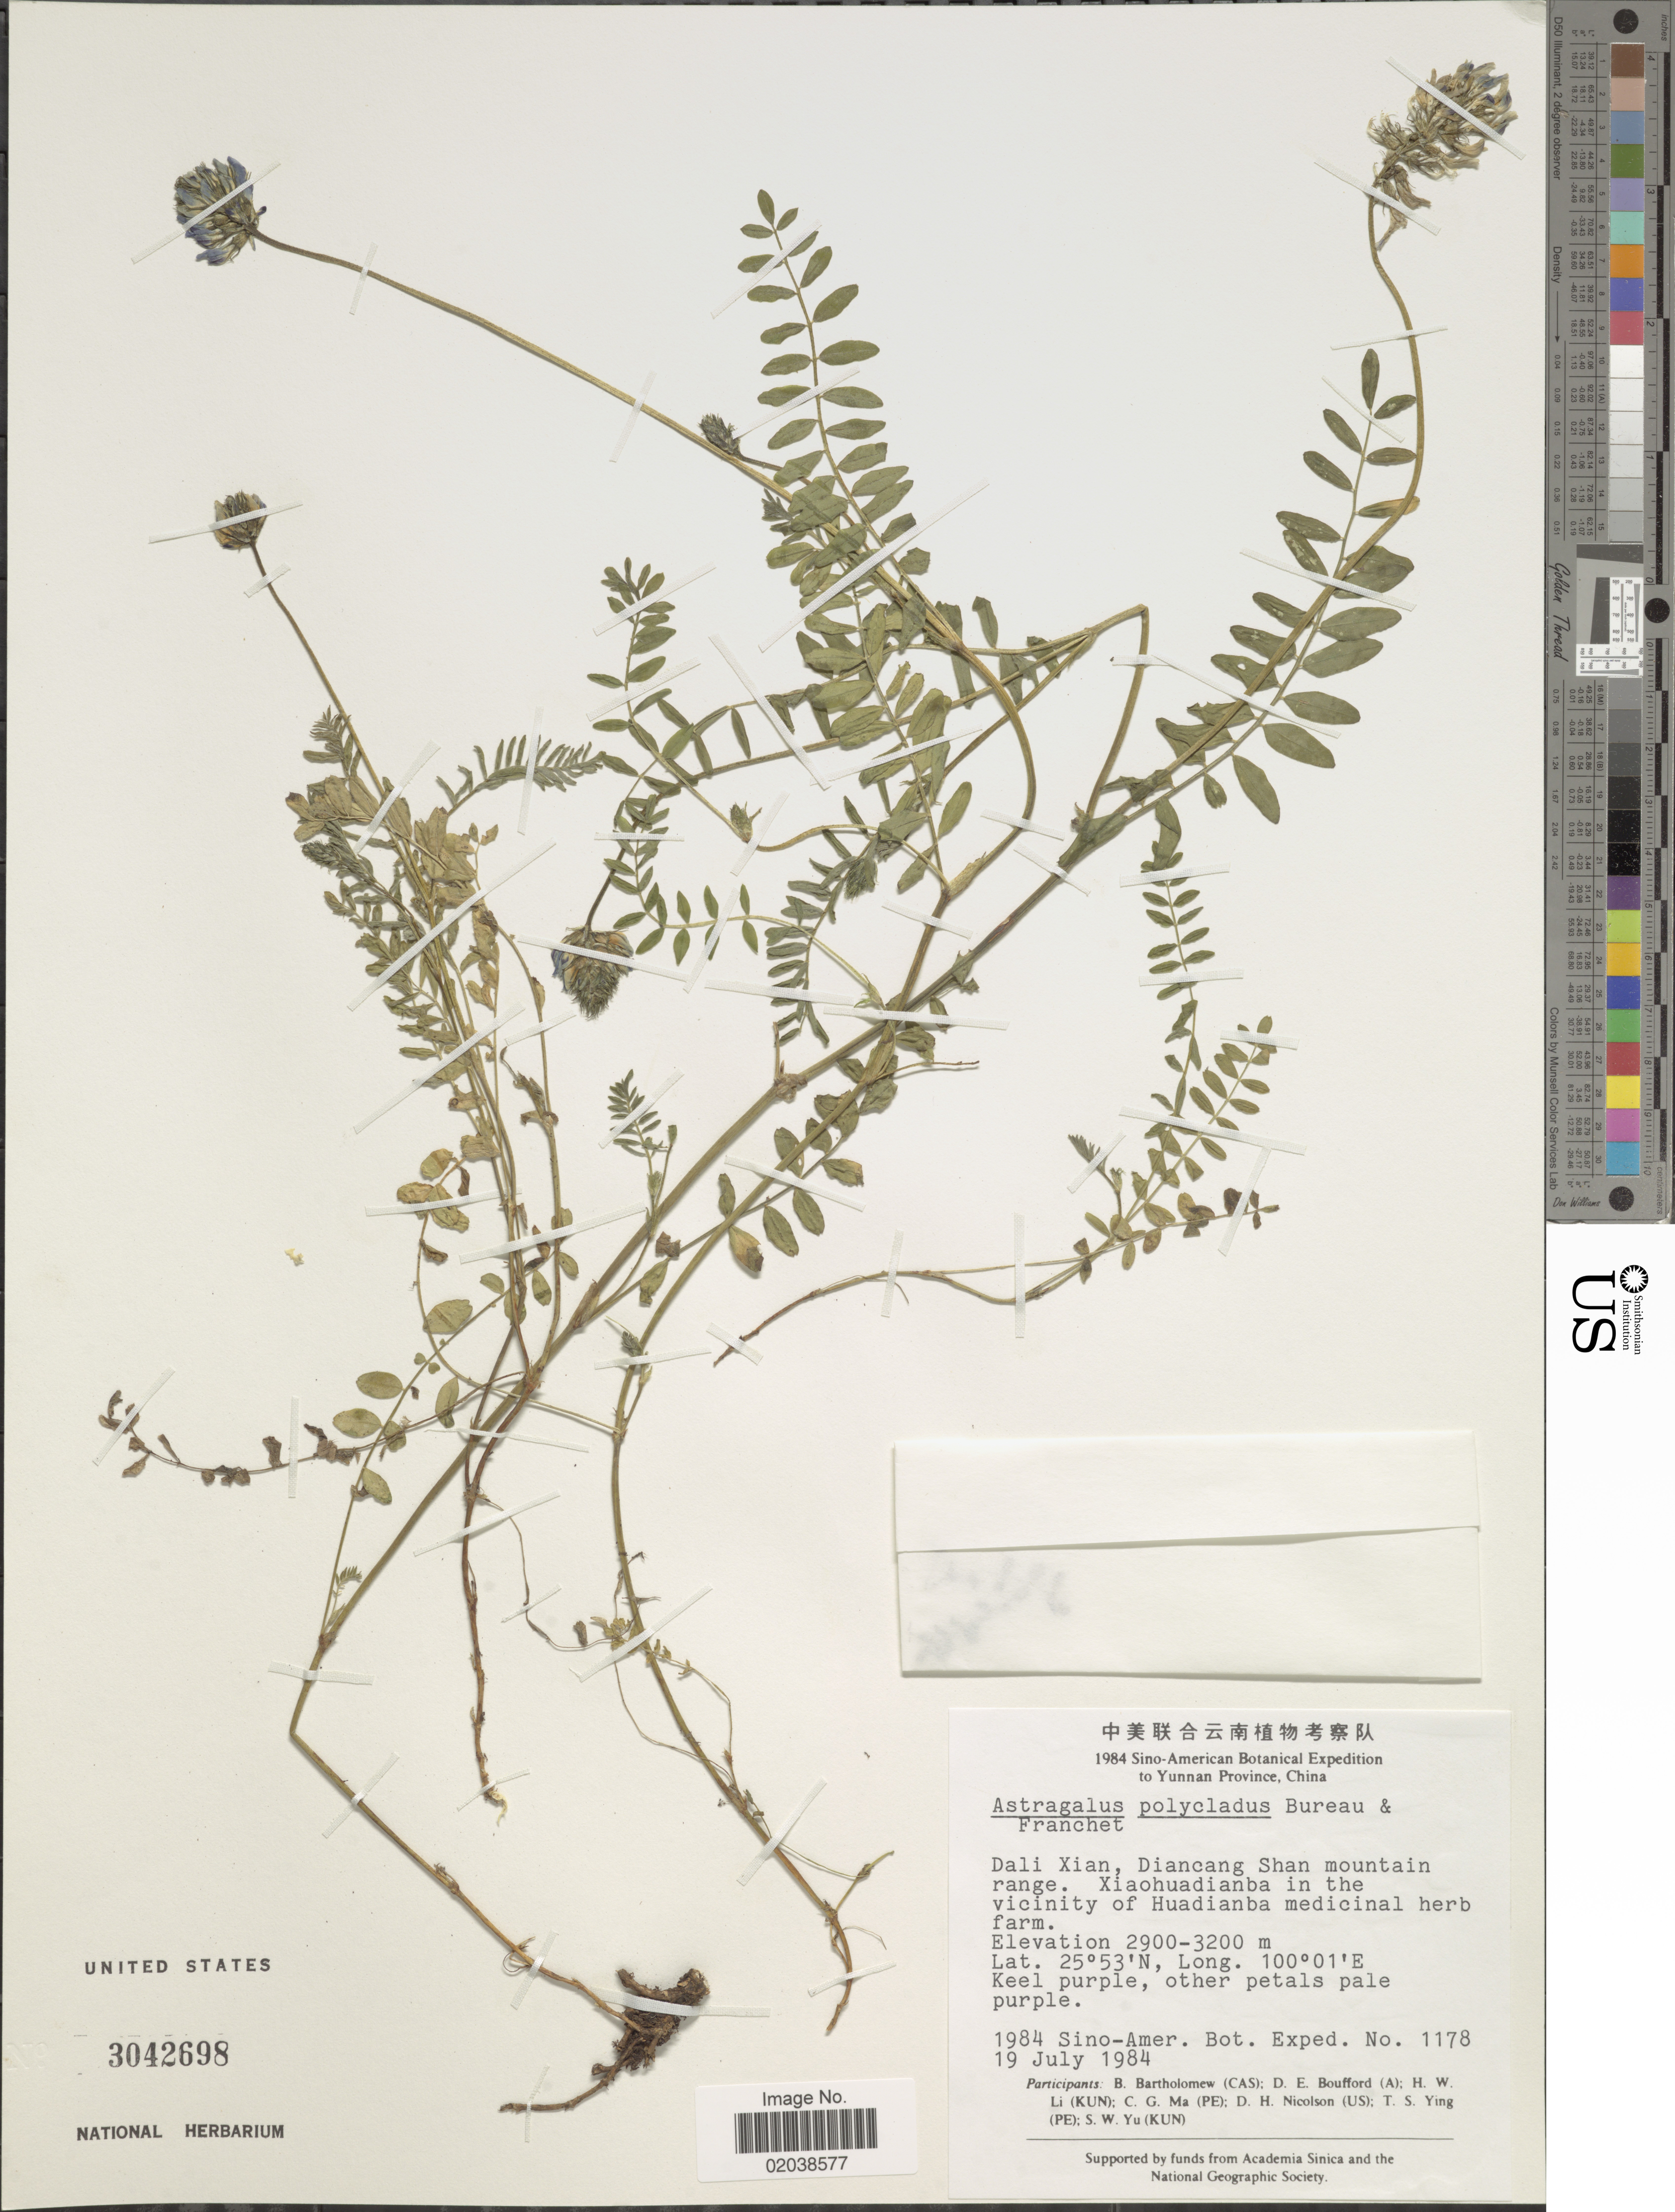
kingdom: Plantae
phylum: Tracheophyta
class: Magnoliopsida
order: Fabales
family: Fabaceae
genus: Astragalus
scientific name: Astragalus polycladus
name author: Bureau & Franch.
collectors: Sino-Amer. Bot. Exped. 1984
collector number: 1178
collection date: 1984-07-19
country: China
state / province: Yunnan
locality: Yunnan Province. Dali Xian, Diancang Shan Mountain range. Xiaohuadianba in the vicinity of Huadianba medicinal herb farm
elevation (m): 2900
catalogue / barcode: US 3042698